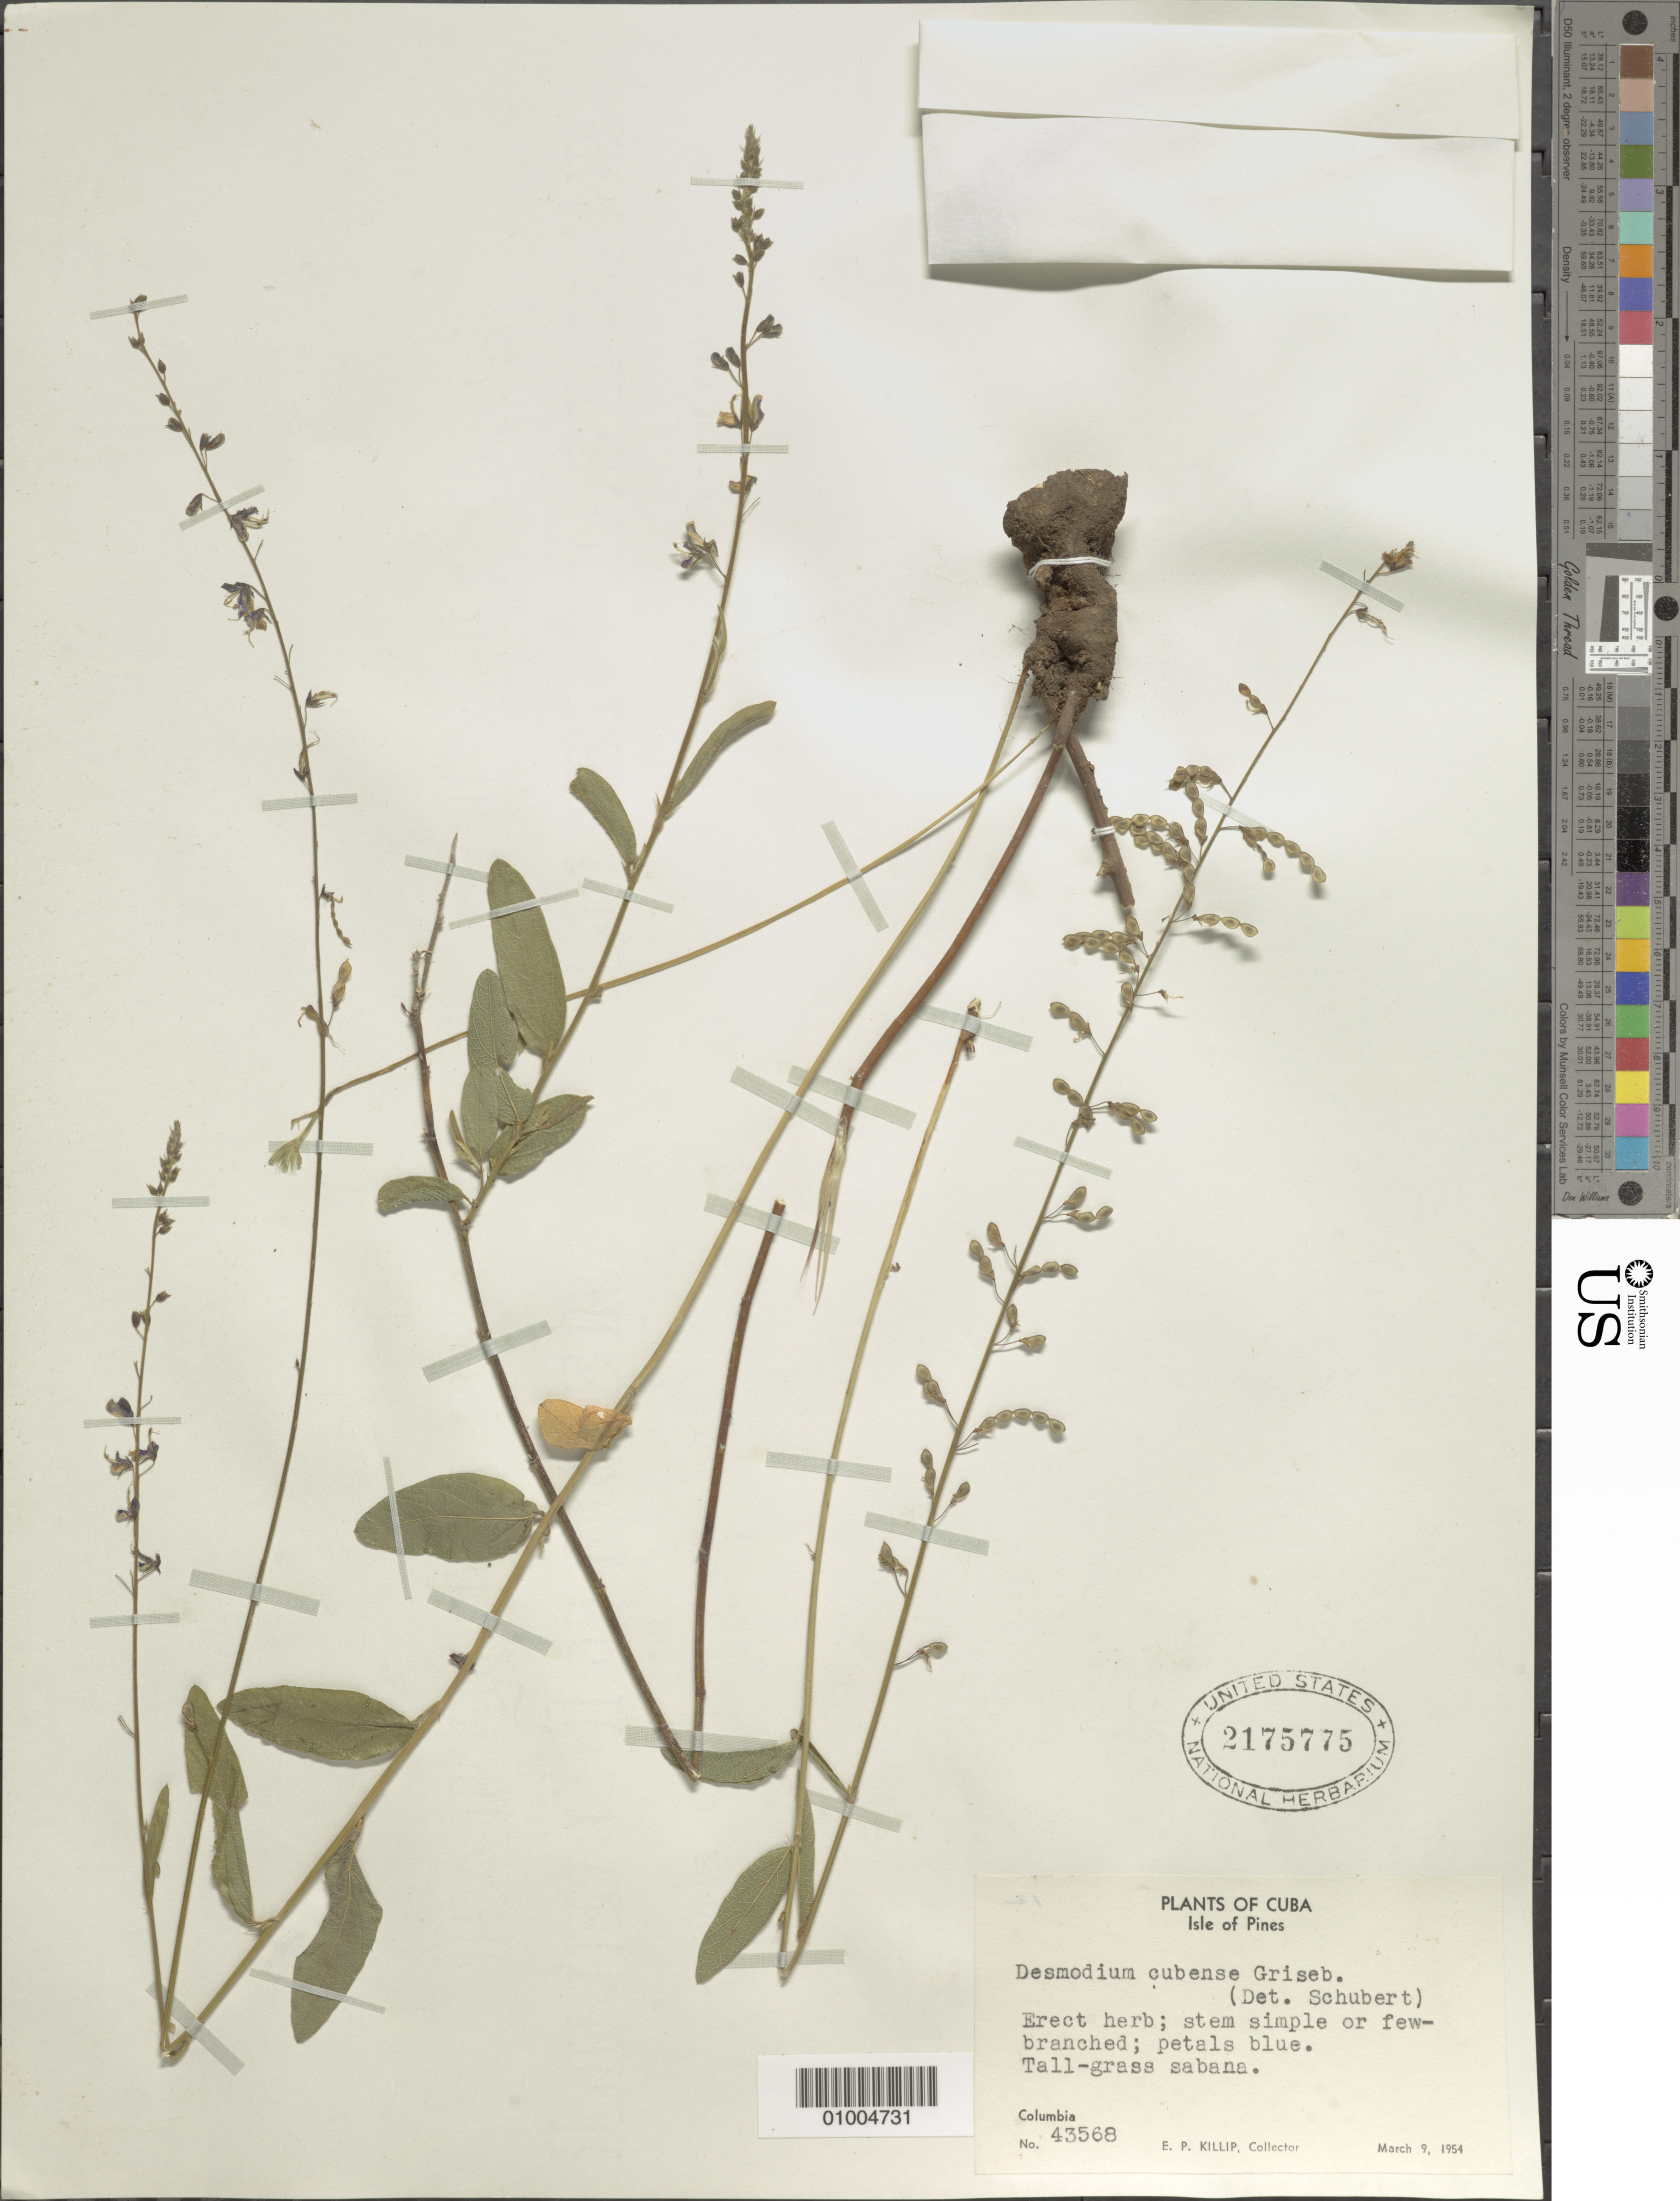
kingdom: Plantae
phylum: Tracheophyta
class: Magnoliopsida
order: Fabales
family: Fabaceae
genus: Desmodium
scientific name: Desmodium cubense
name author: Griseb.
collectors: E. P. Killip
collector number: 43568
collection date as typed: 09 Mar 1954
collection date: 1954-03-09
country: Cuba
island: Isla de la Juventud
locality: Erect herb; stem simple or few branched; petals blue Tall- grasses sabana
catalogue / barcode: US 2175775